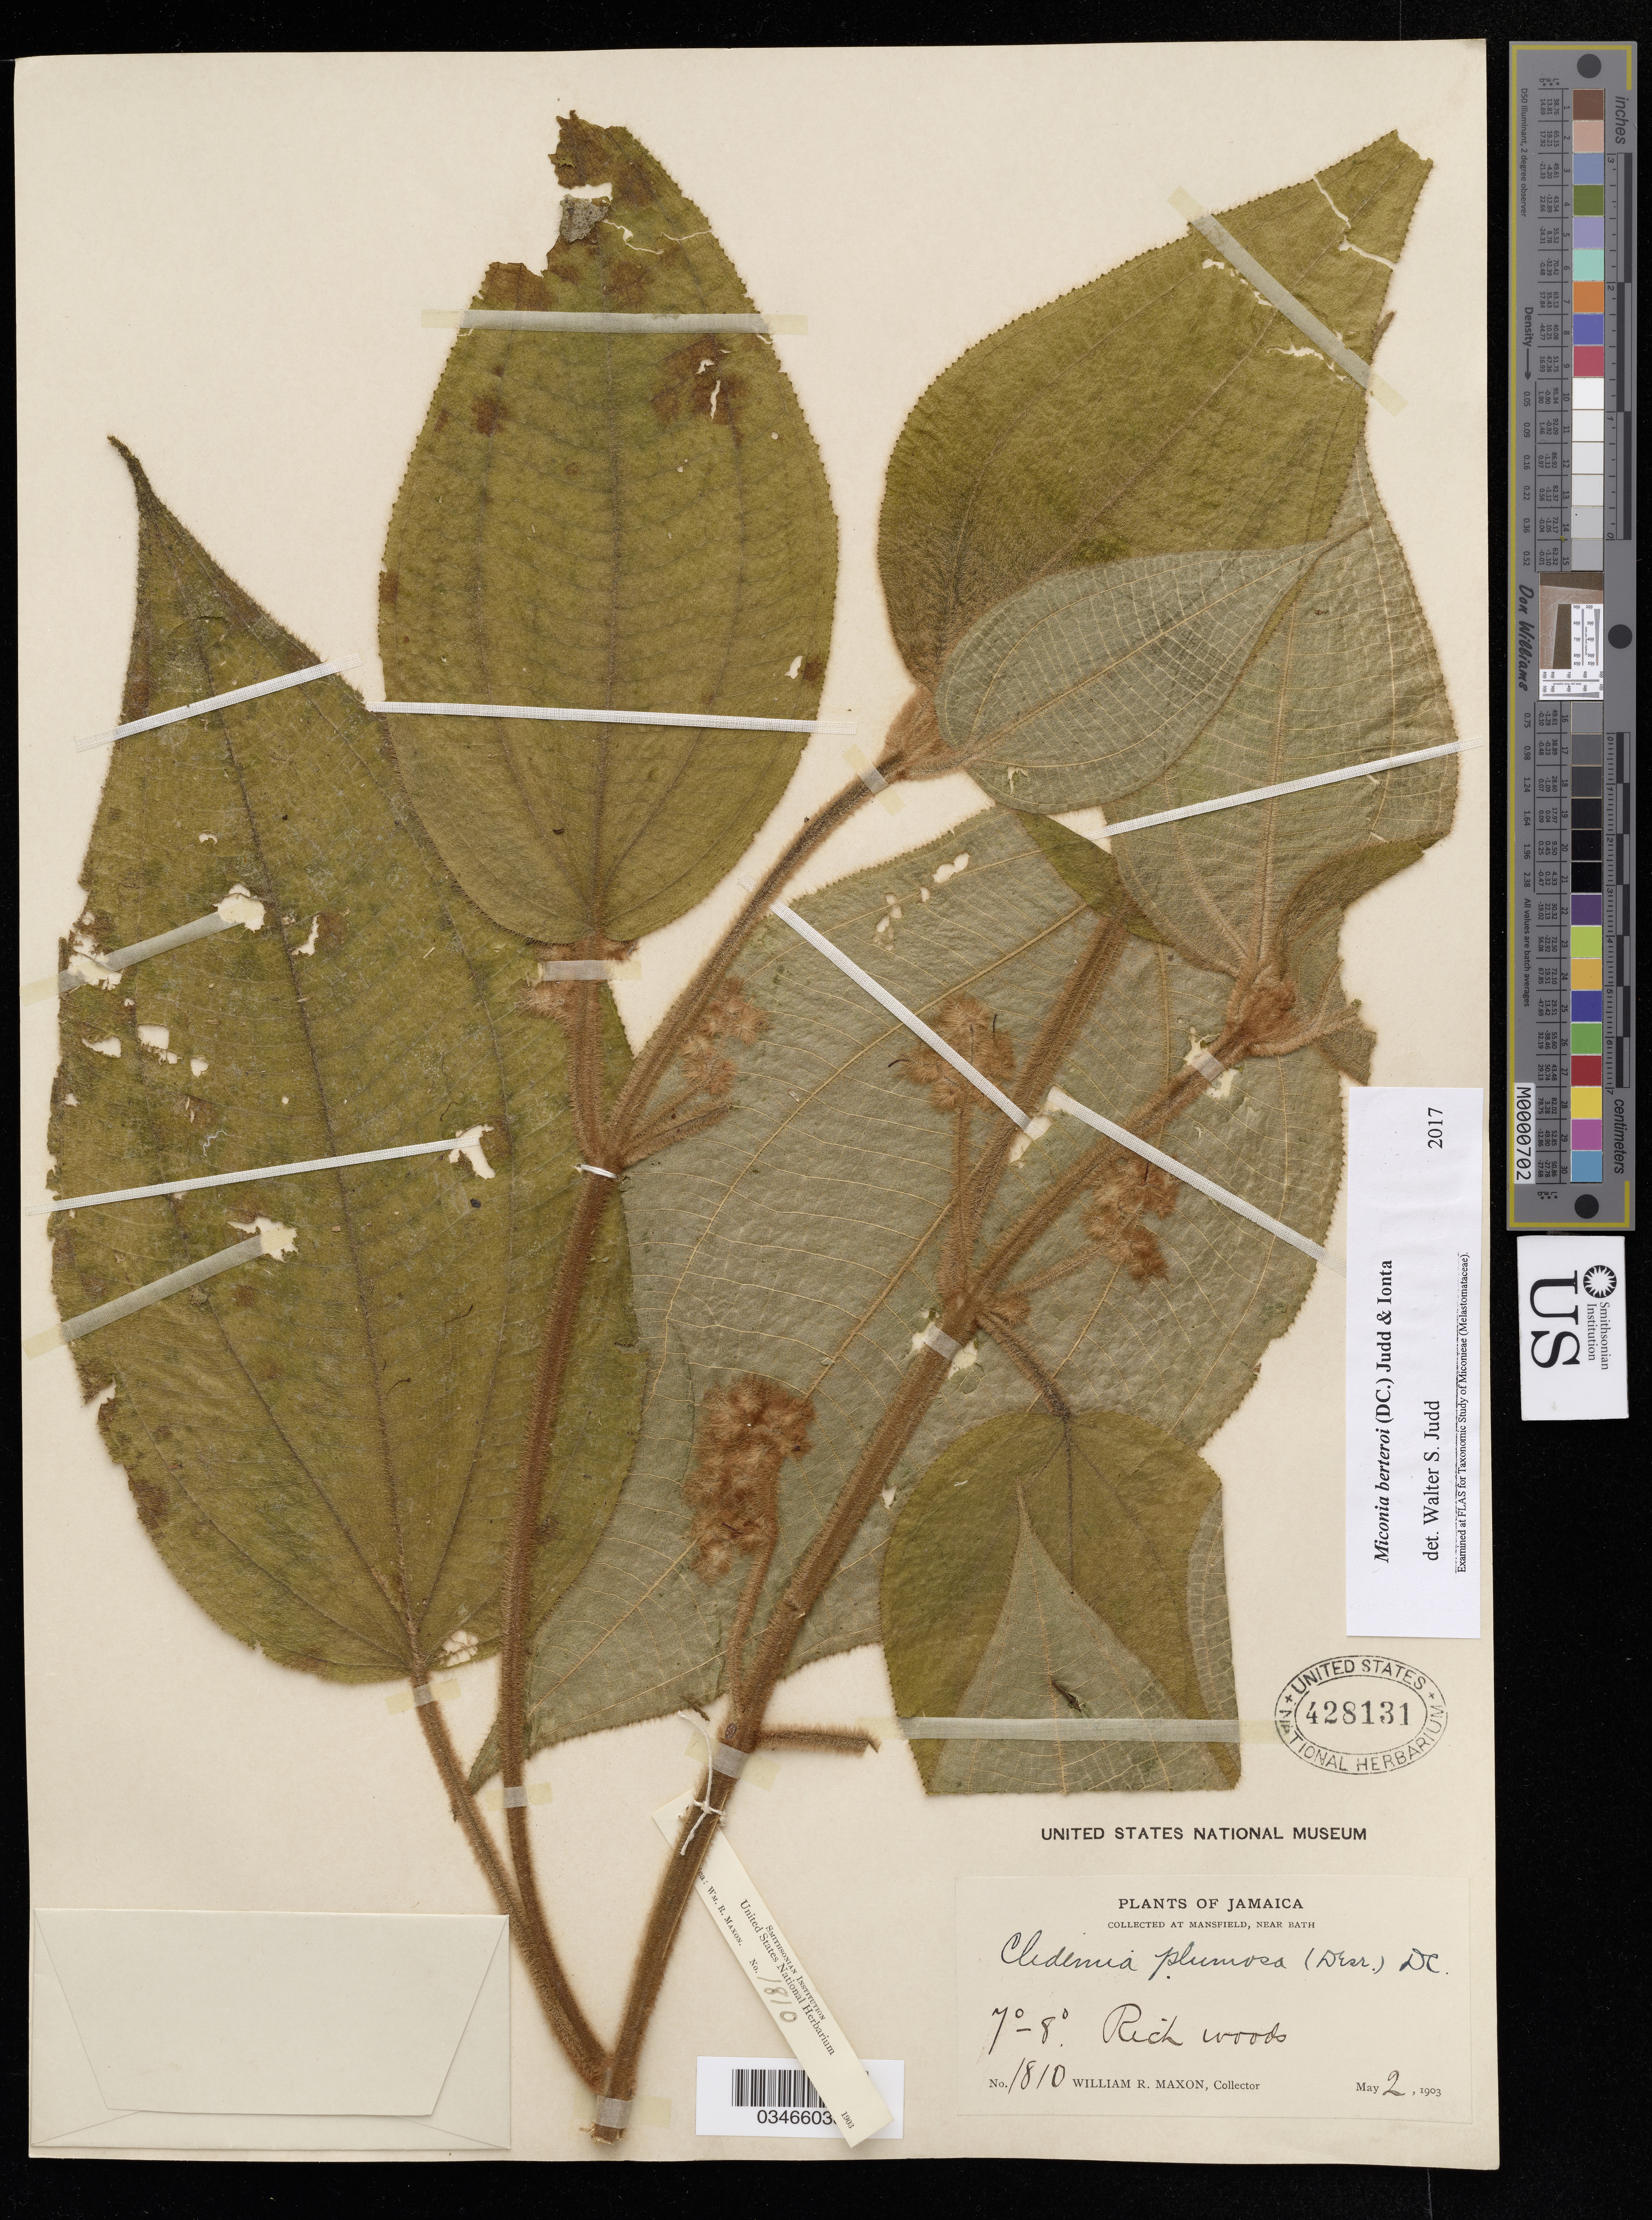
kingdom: Plantae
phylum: Tracheophyta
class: Magnoliopsida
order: Myrtales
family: Melastomataceae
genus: Miconia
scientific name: Miconia berteroi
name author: (DC.) Judd & Ionta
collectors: W. R. Maxon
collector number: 1810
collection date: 1903-05-02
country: Jamaica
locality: Collected at Mansfield, Near Bath.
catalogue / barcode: US 428131